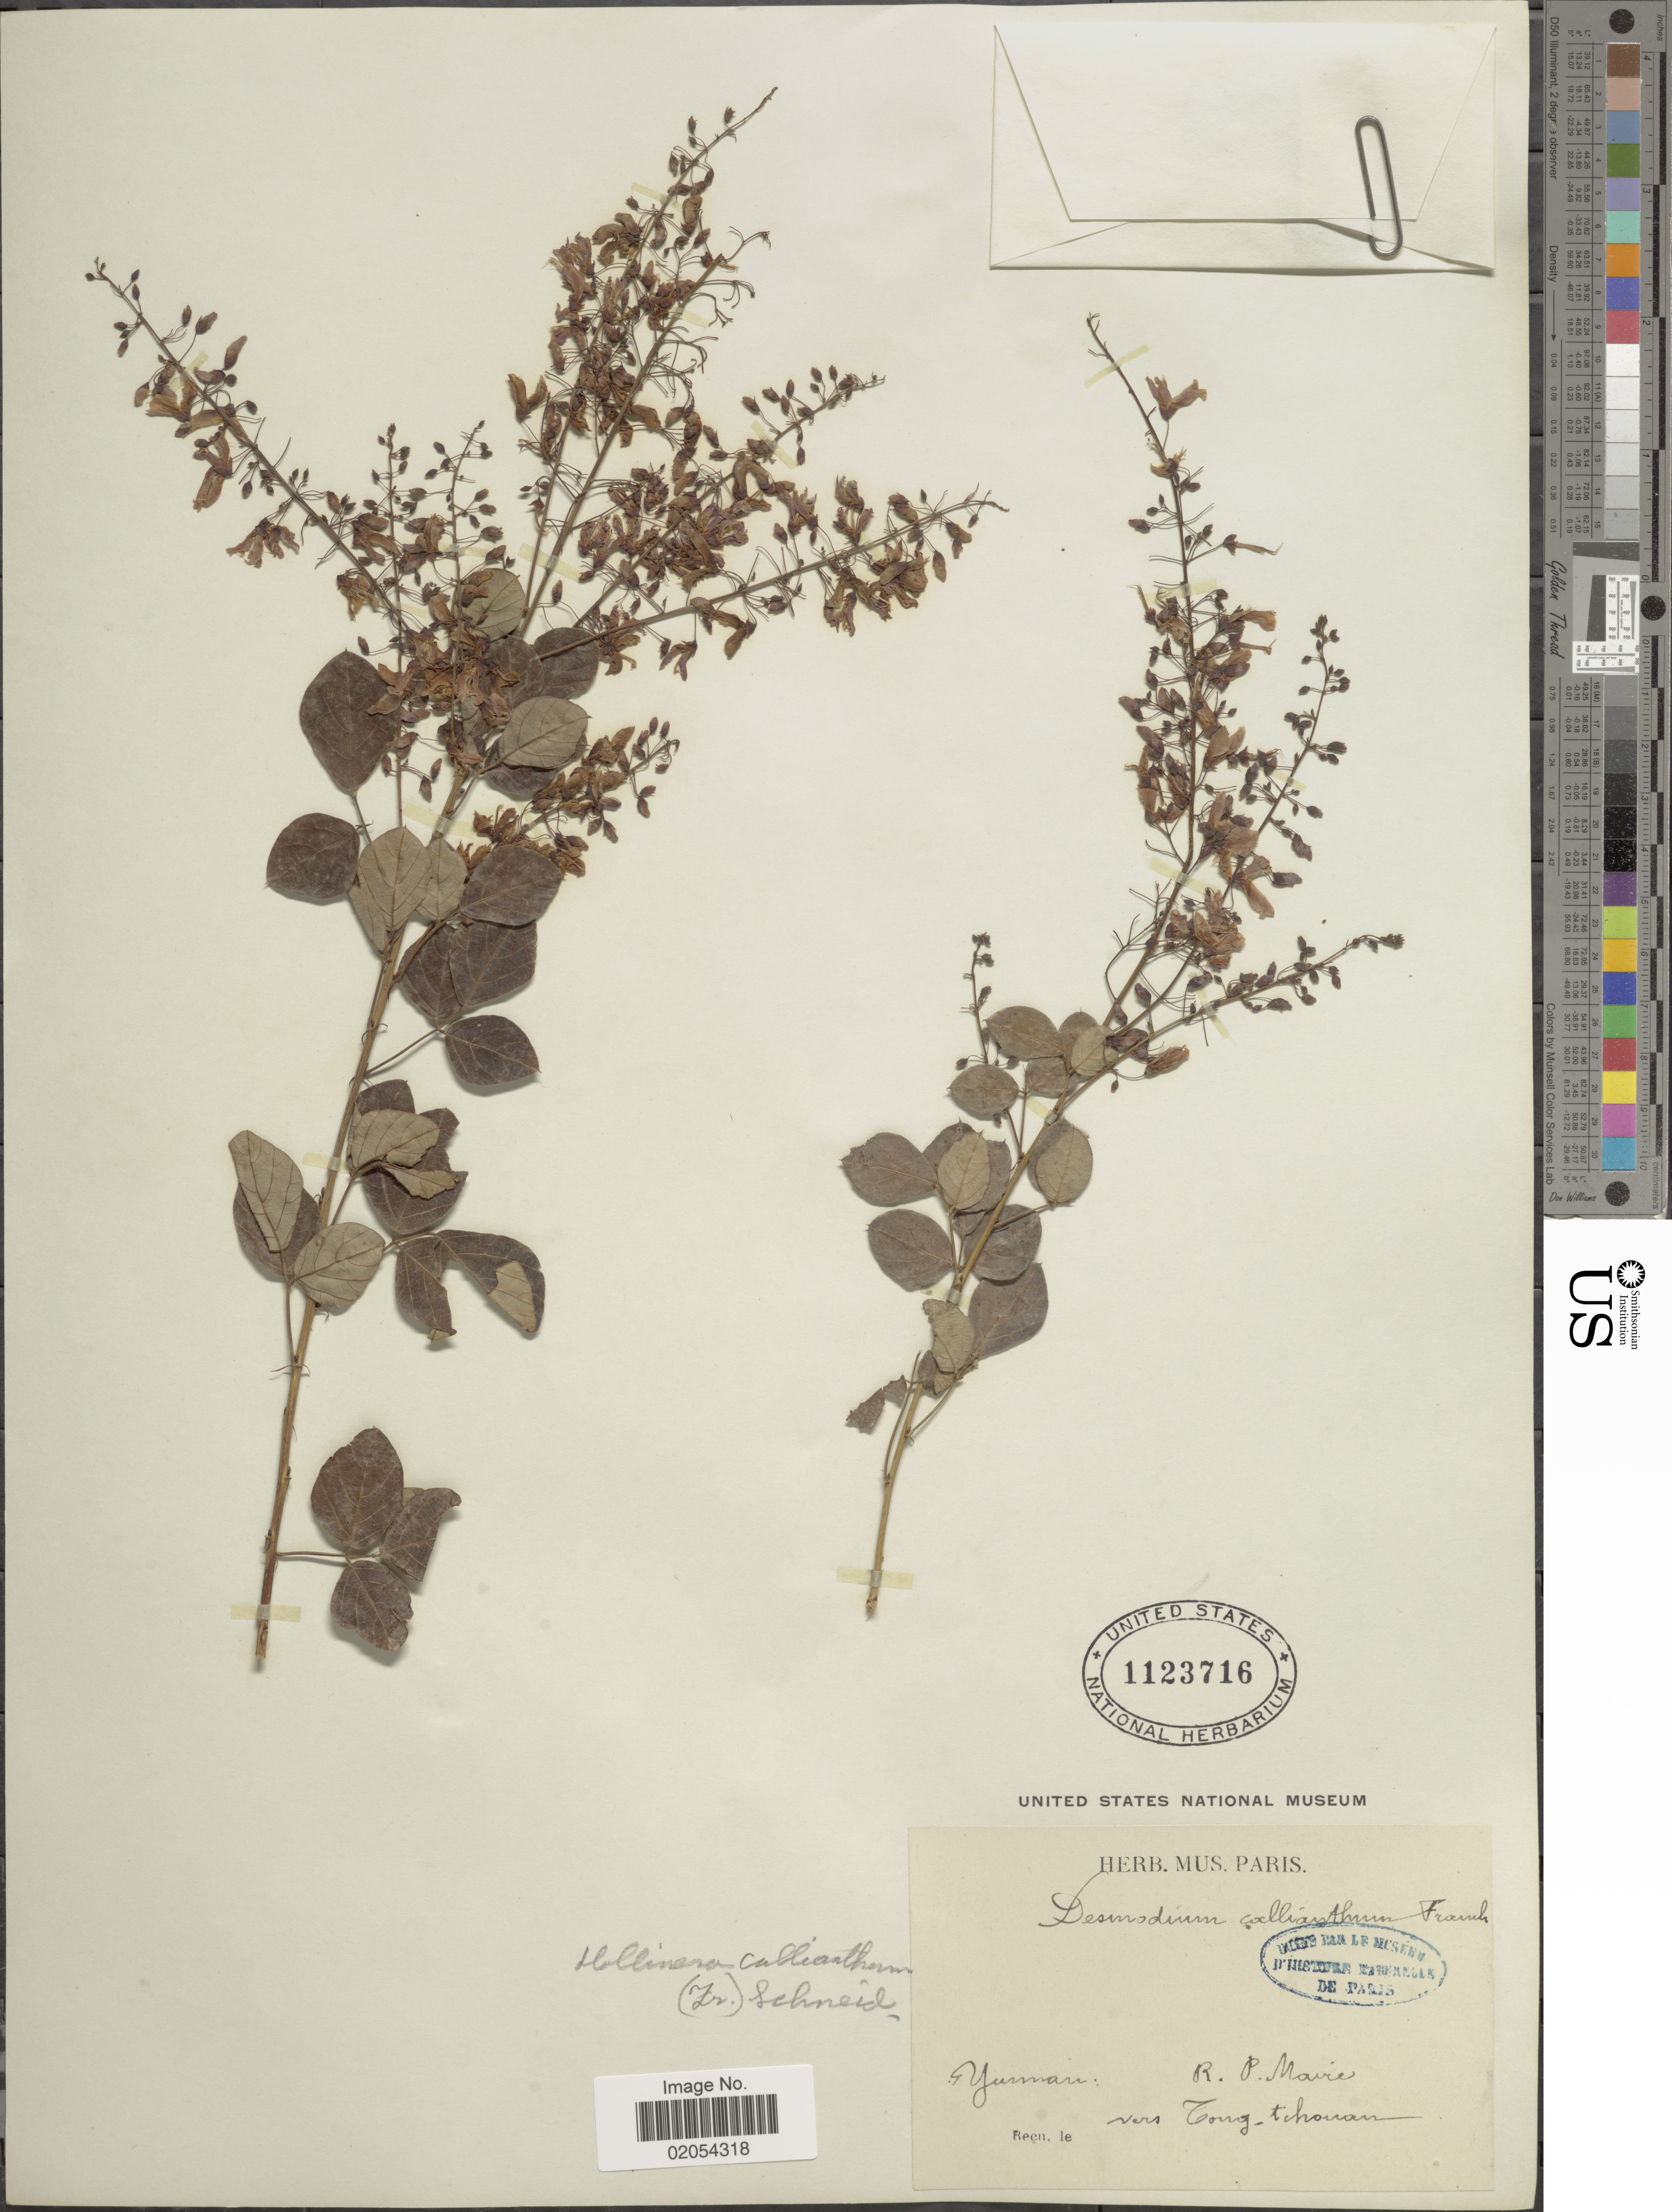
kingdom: Plantae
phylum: Tracheophyta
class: Magnoliopsida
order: Fabales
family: Fabaceae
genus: Sunhangia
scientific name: Sunhangia calliantha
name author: (Franch.) H. Ohashi & K. Ohashi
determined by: Strong, Mark T., (BOT), Smithsonian Institution - National Museum of Natural History (UNITED STATES)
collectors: R.-P. Maire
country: China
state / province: Yunnan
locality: Yunnan. Vers Tong-tchouan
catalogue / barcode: US 1123716